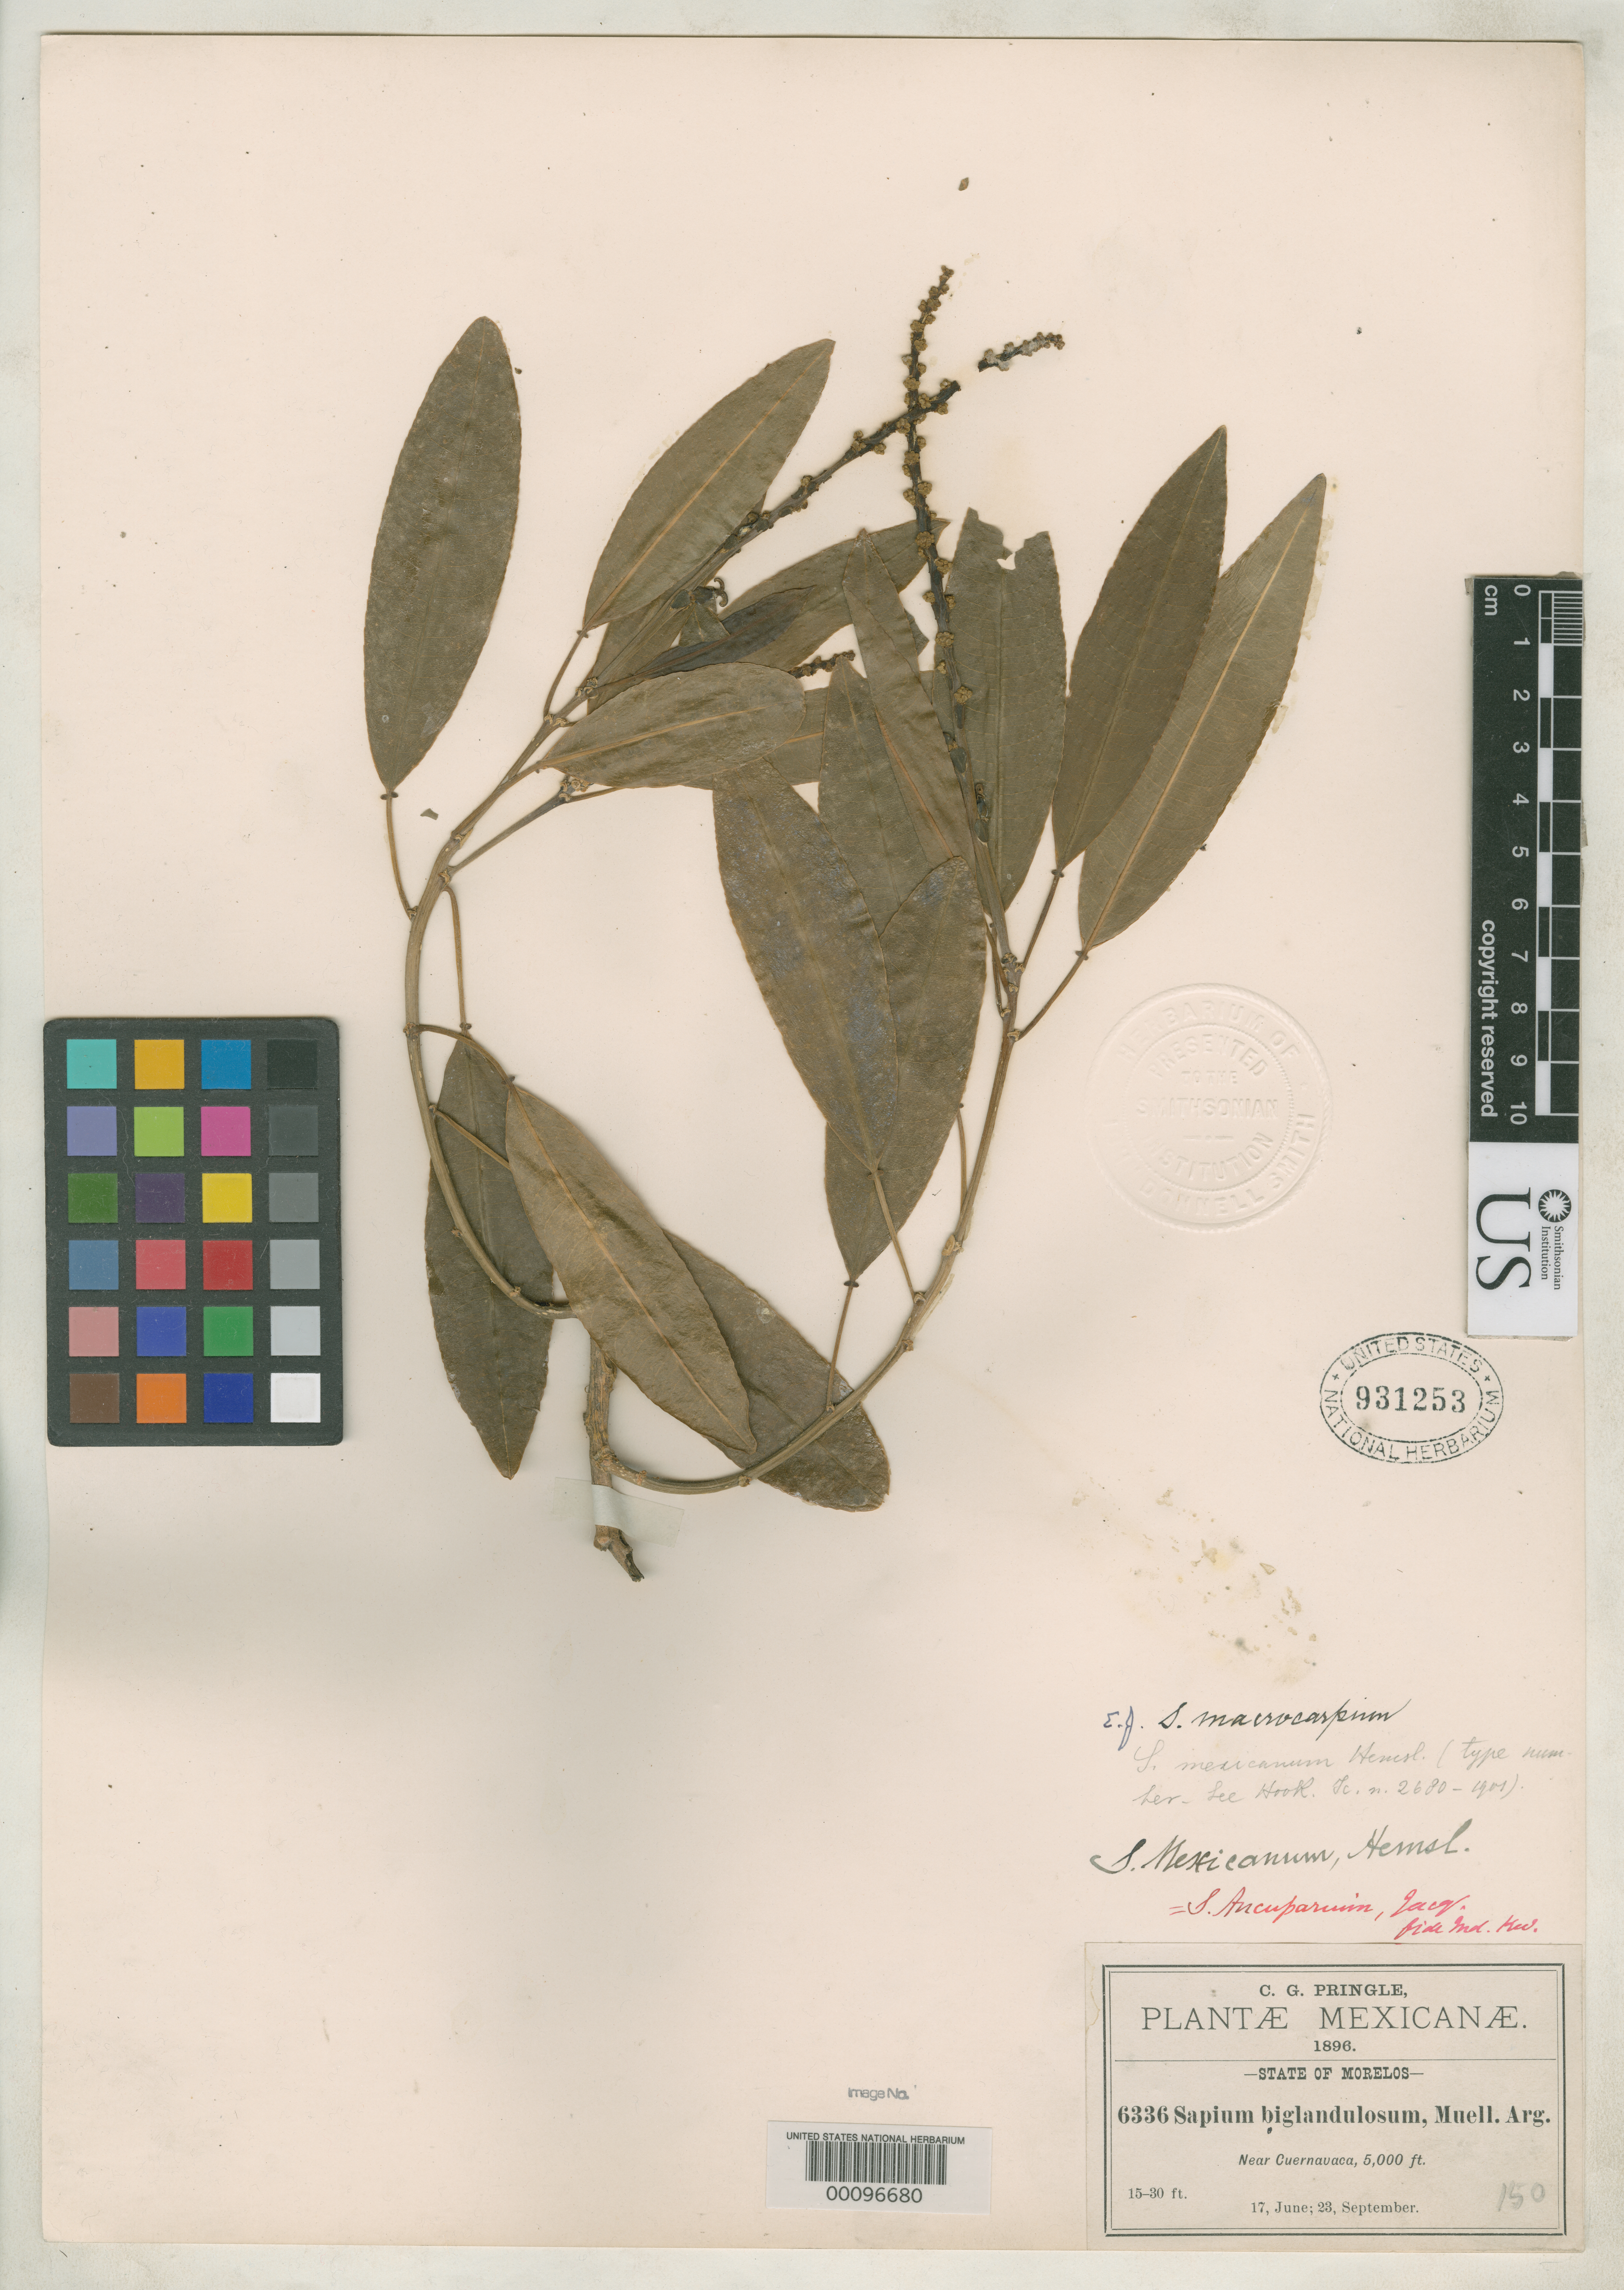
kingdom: Plantae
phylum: Tracheophyta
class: Magnoliopsida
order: Malpighiales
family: Euphorbiaceae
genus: Sapium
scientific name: Sapium mexicanum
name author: Hemsl.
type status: Isosyntype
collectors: C. G. Pringle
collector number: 6336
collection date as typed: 17 Jun 1896 to 23 Sep 1896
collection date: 1896-06-17/1896-09-23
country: Mexico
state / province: Morelos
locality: Near Cuernavaca.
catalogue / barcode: US 931253